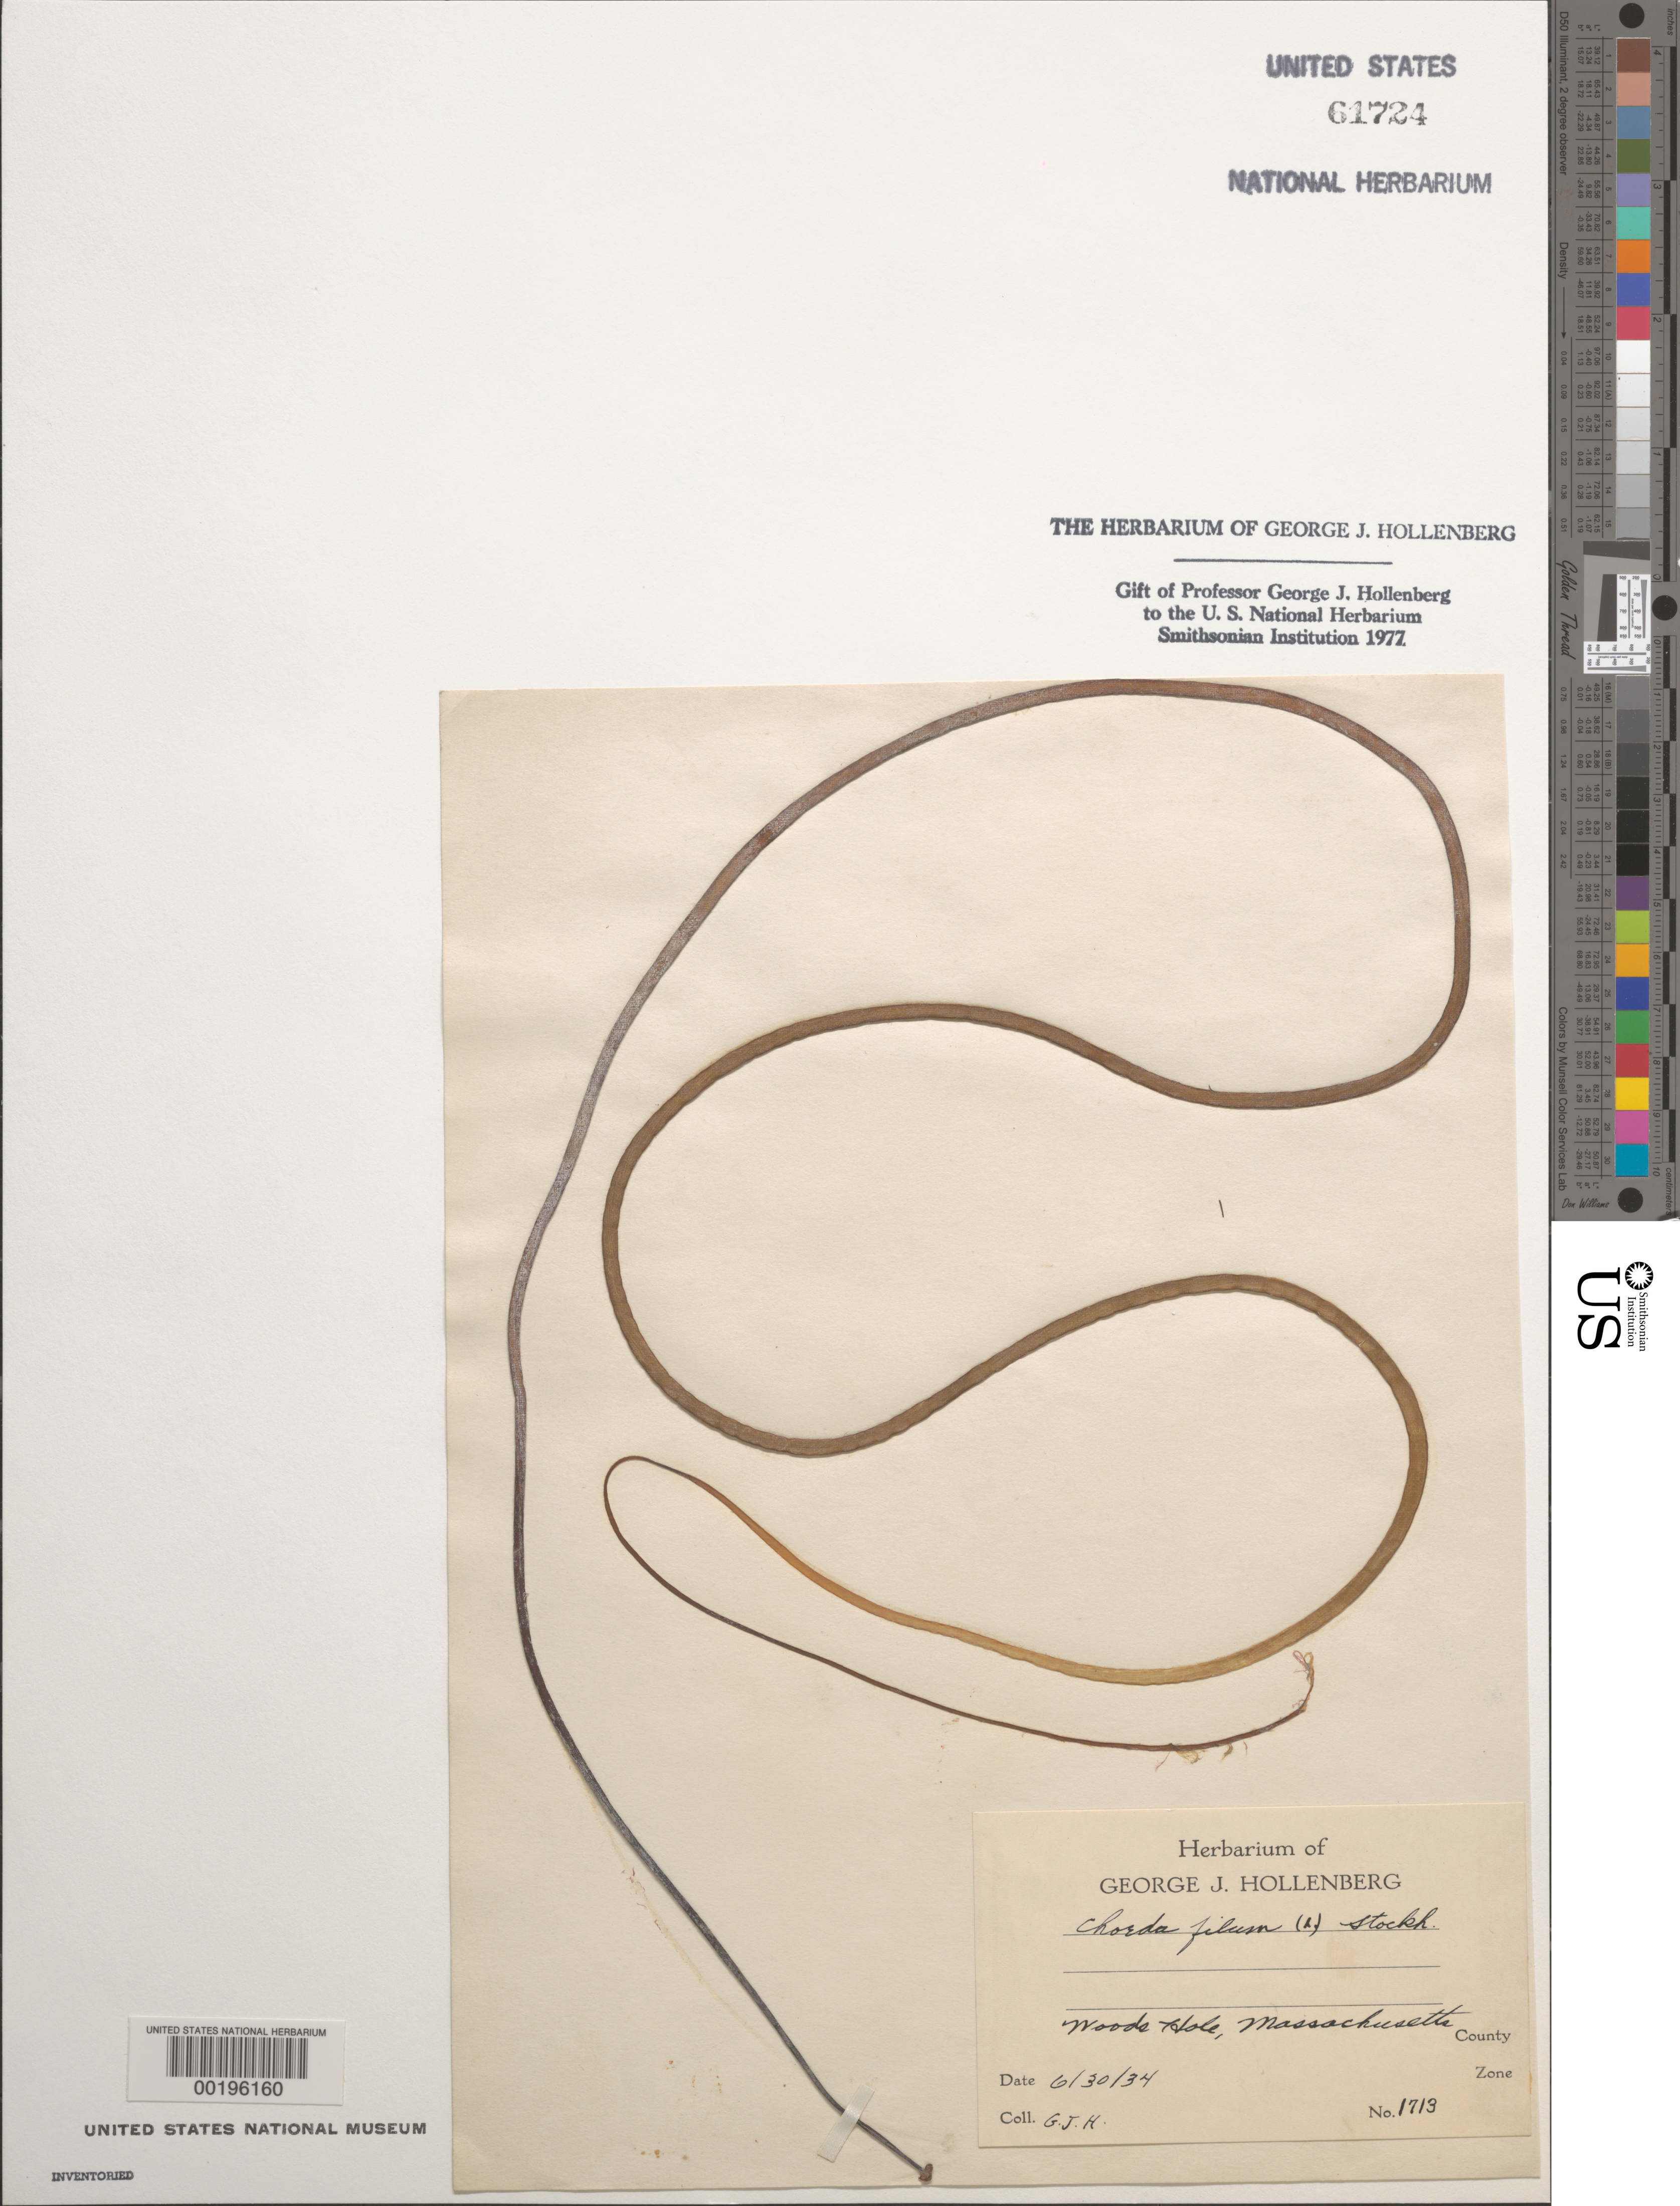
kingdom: Chromista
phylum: Ochrophyta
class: Phaeophyceae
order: Laminariales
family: Chordaceae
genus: Chorda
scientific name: Chorda filum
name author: (L.) Stackh.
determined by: Hollenberg, George J.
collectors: G. Hollenberg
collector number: GJH 1713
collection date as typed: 30 Jun 1934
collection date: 1934-06-30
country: United States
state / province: Massachusetts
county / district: Barnstable County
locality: Woods Hole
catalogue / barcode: US 61724